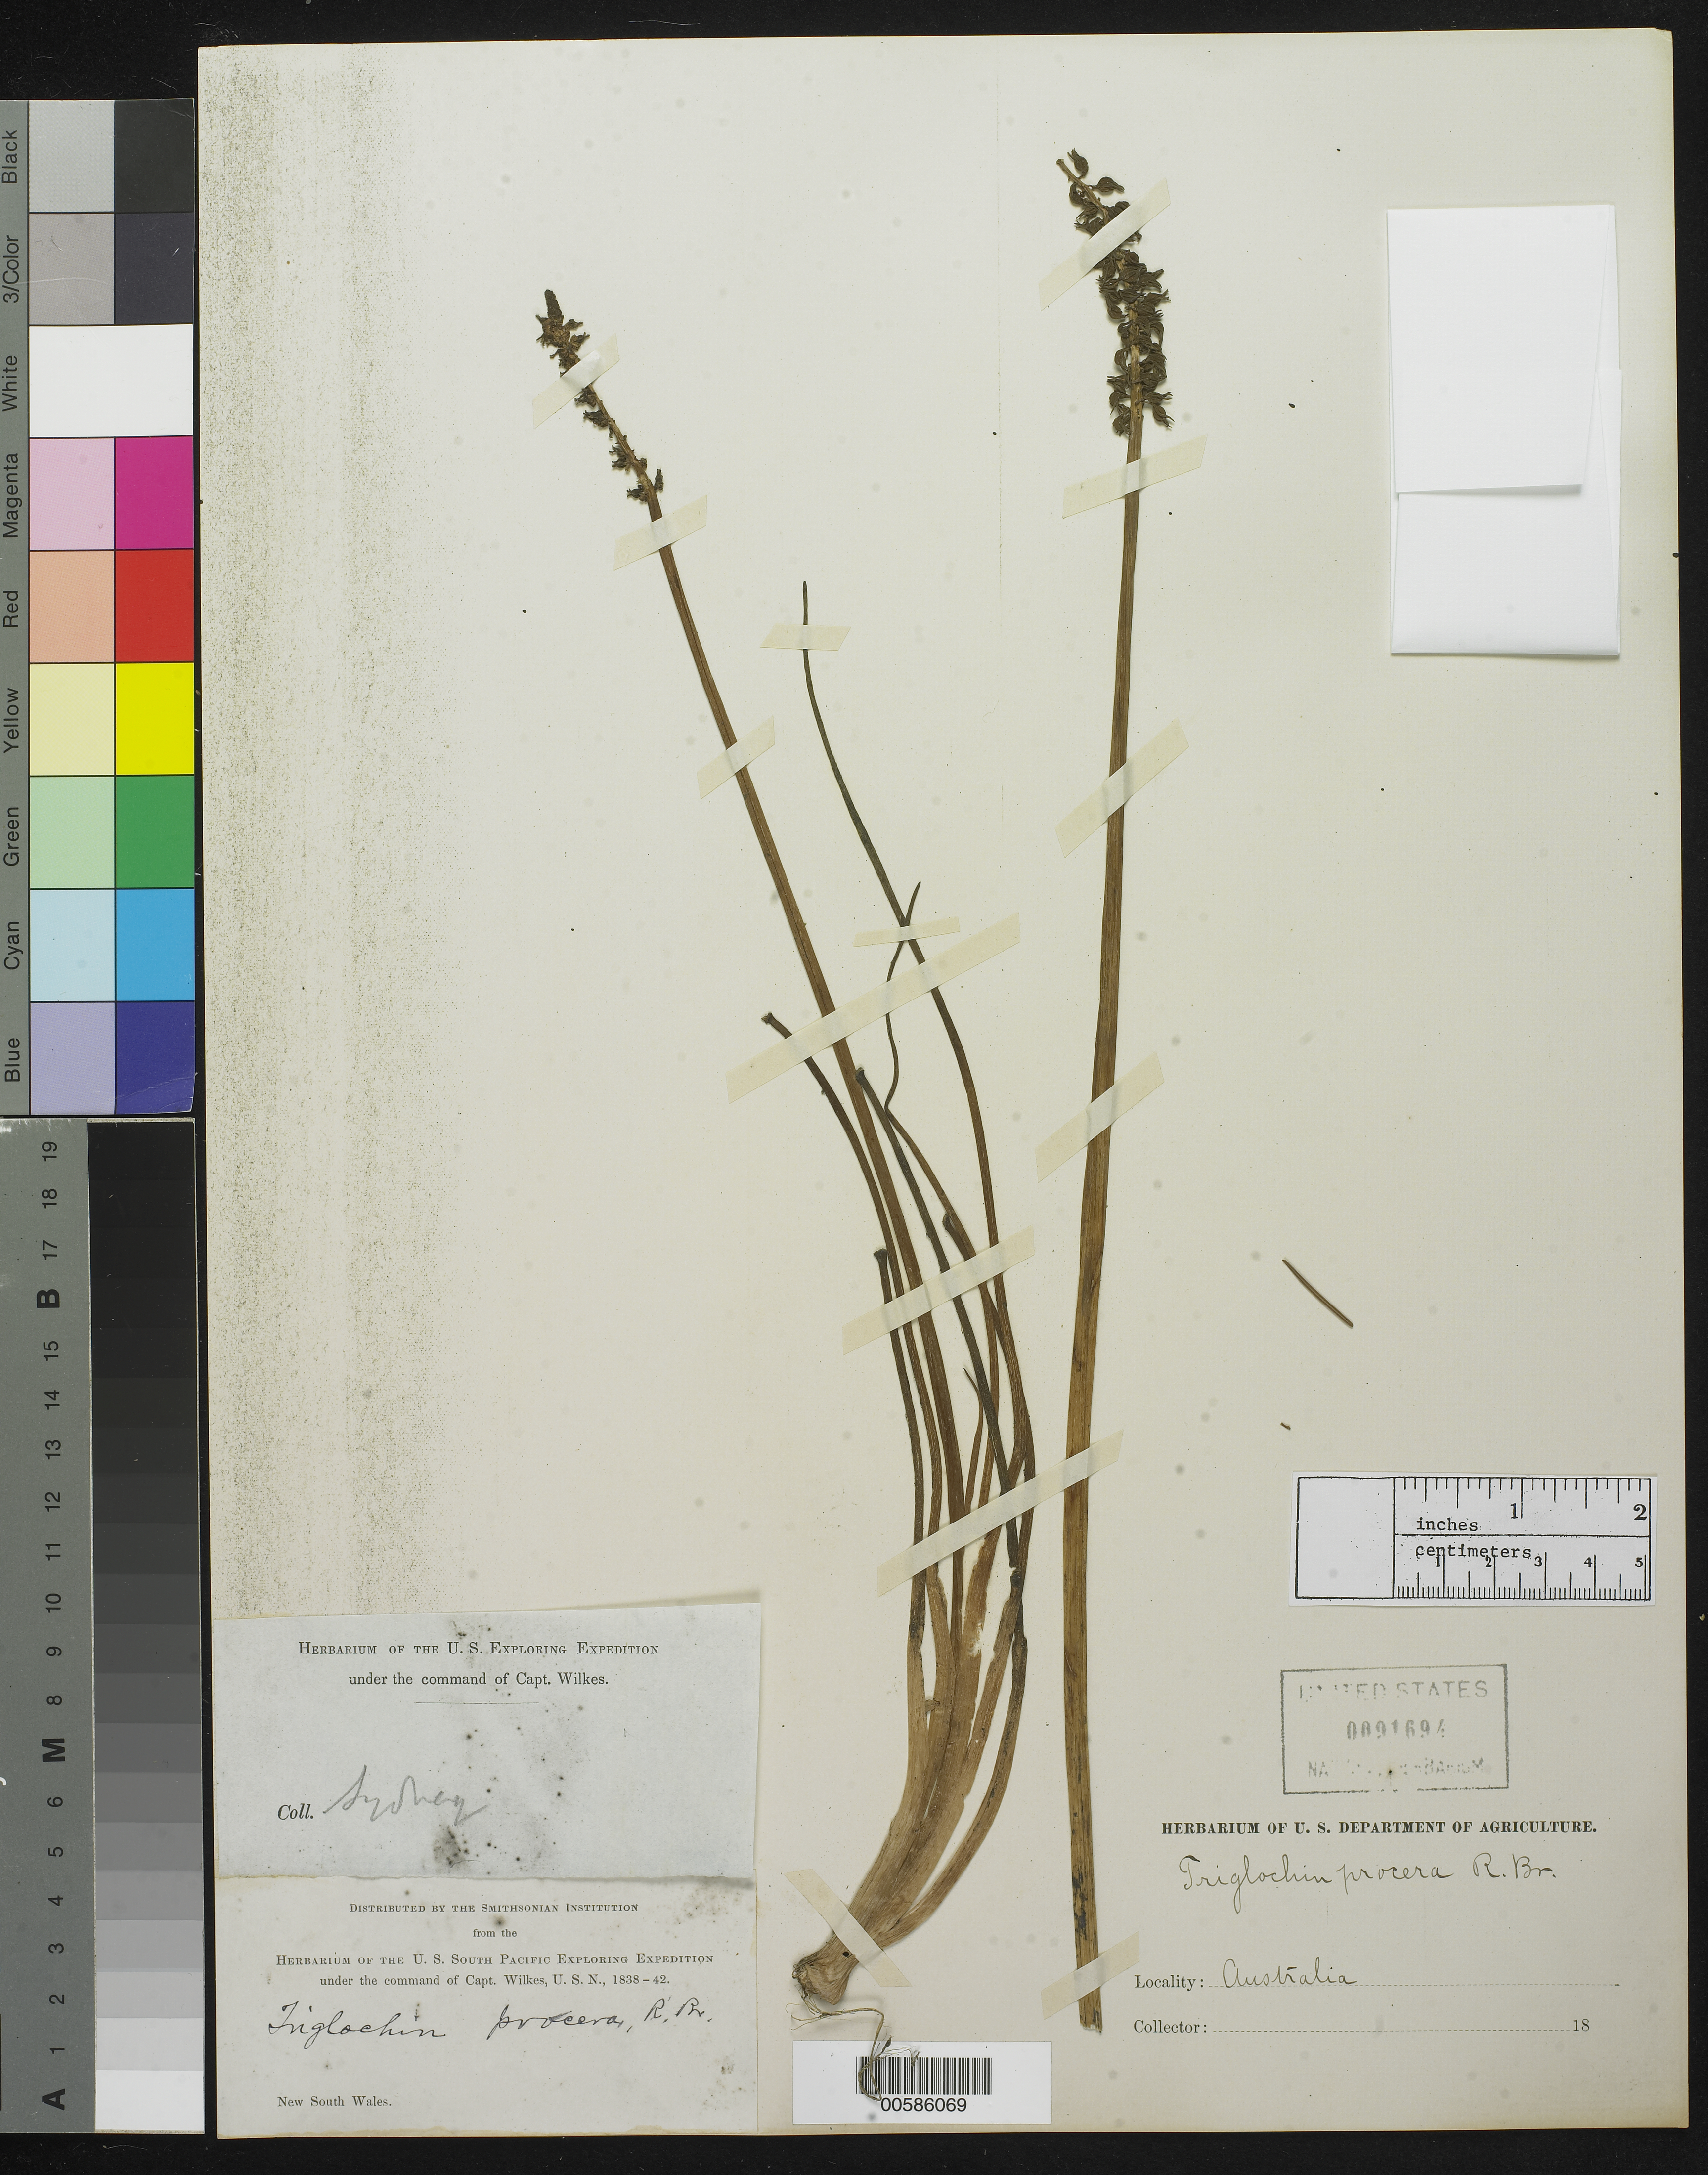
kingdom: Plantae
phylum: Tracheophyta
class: Liliopsida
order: Alismatales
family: Juncaginaceae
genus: Cycnogeton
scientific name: Cycnogeton procerum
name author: (R. Br.) Buchenau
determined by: Strong, Mark T., (BOT), Smithsonian Institution - National Museum of Natural History (UNITED STATES)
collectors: Wilkes Explor. Exped.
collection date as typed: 1838 to -- --- 1842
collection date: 1838/1842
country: Australia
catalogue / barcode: US 91694